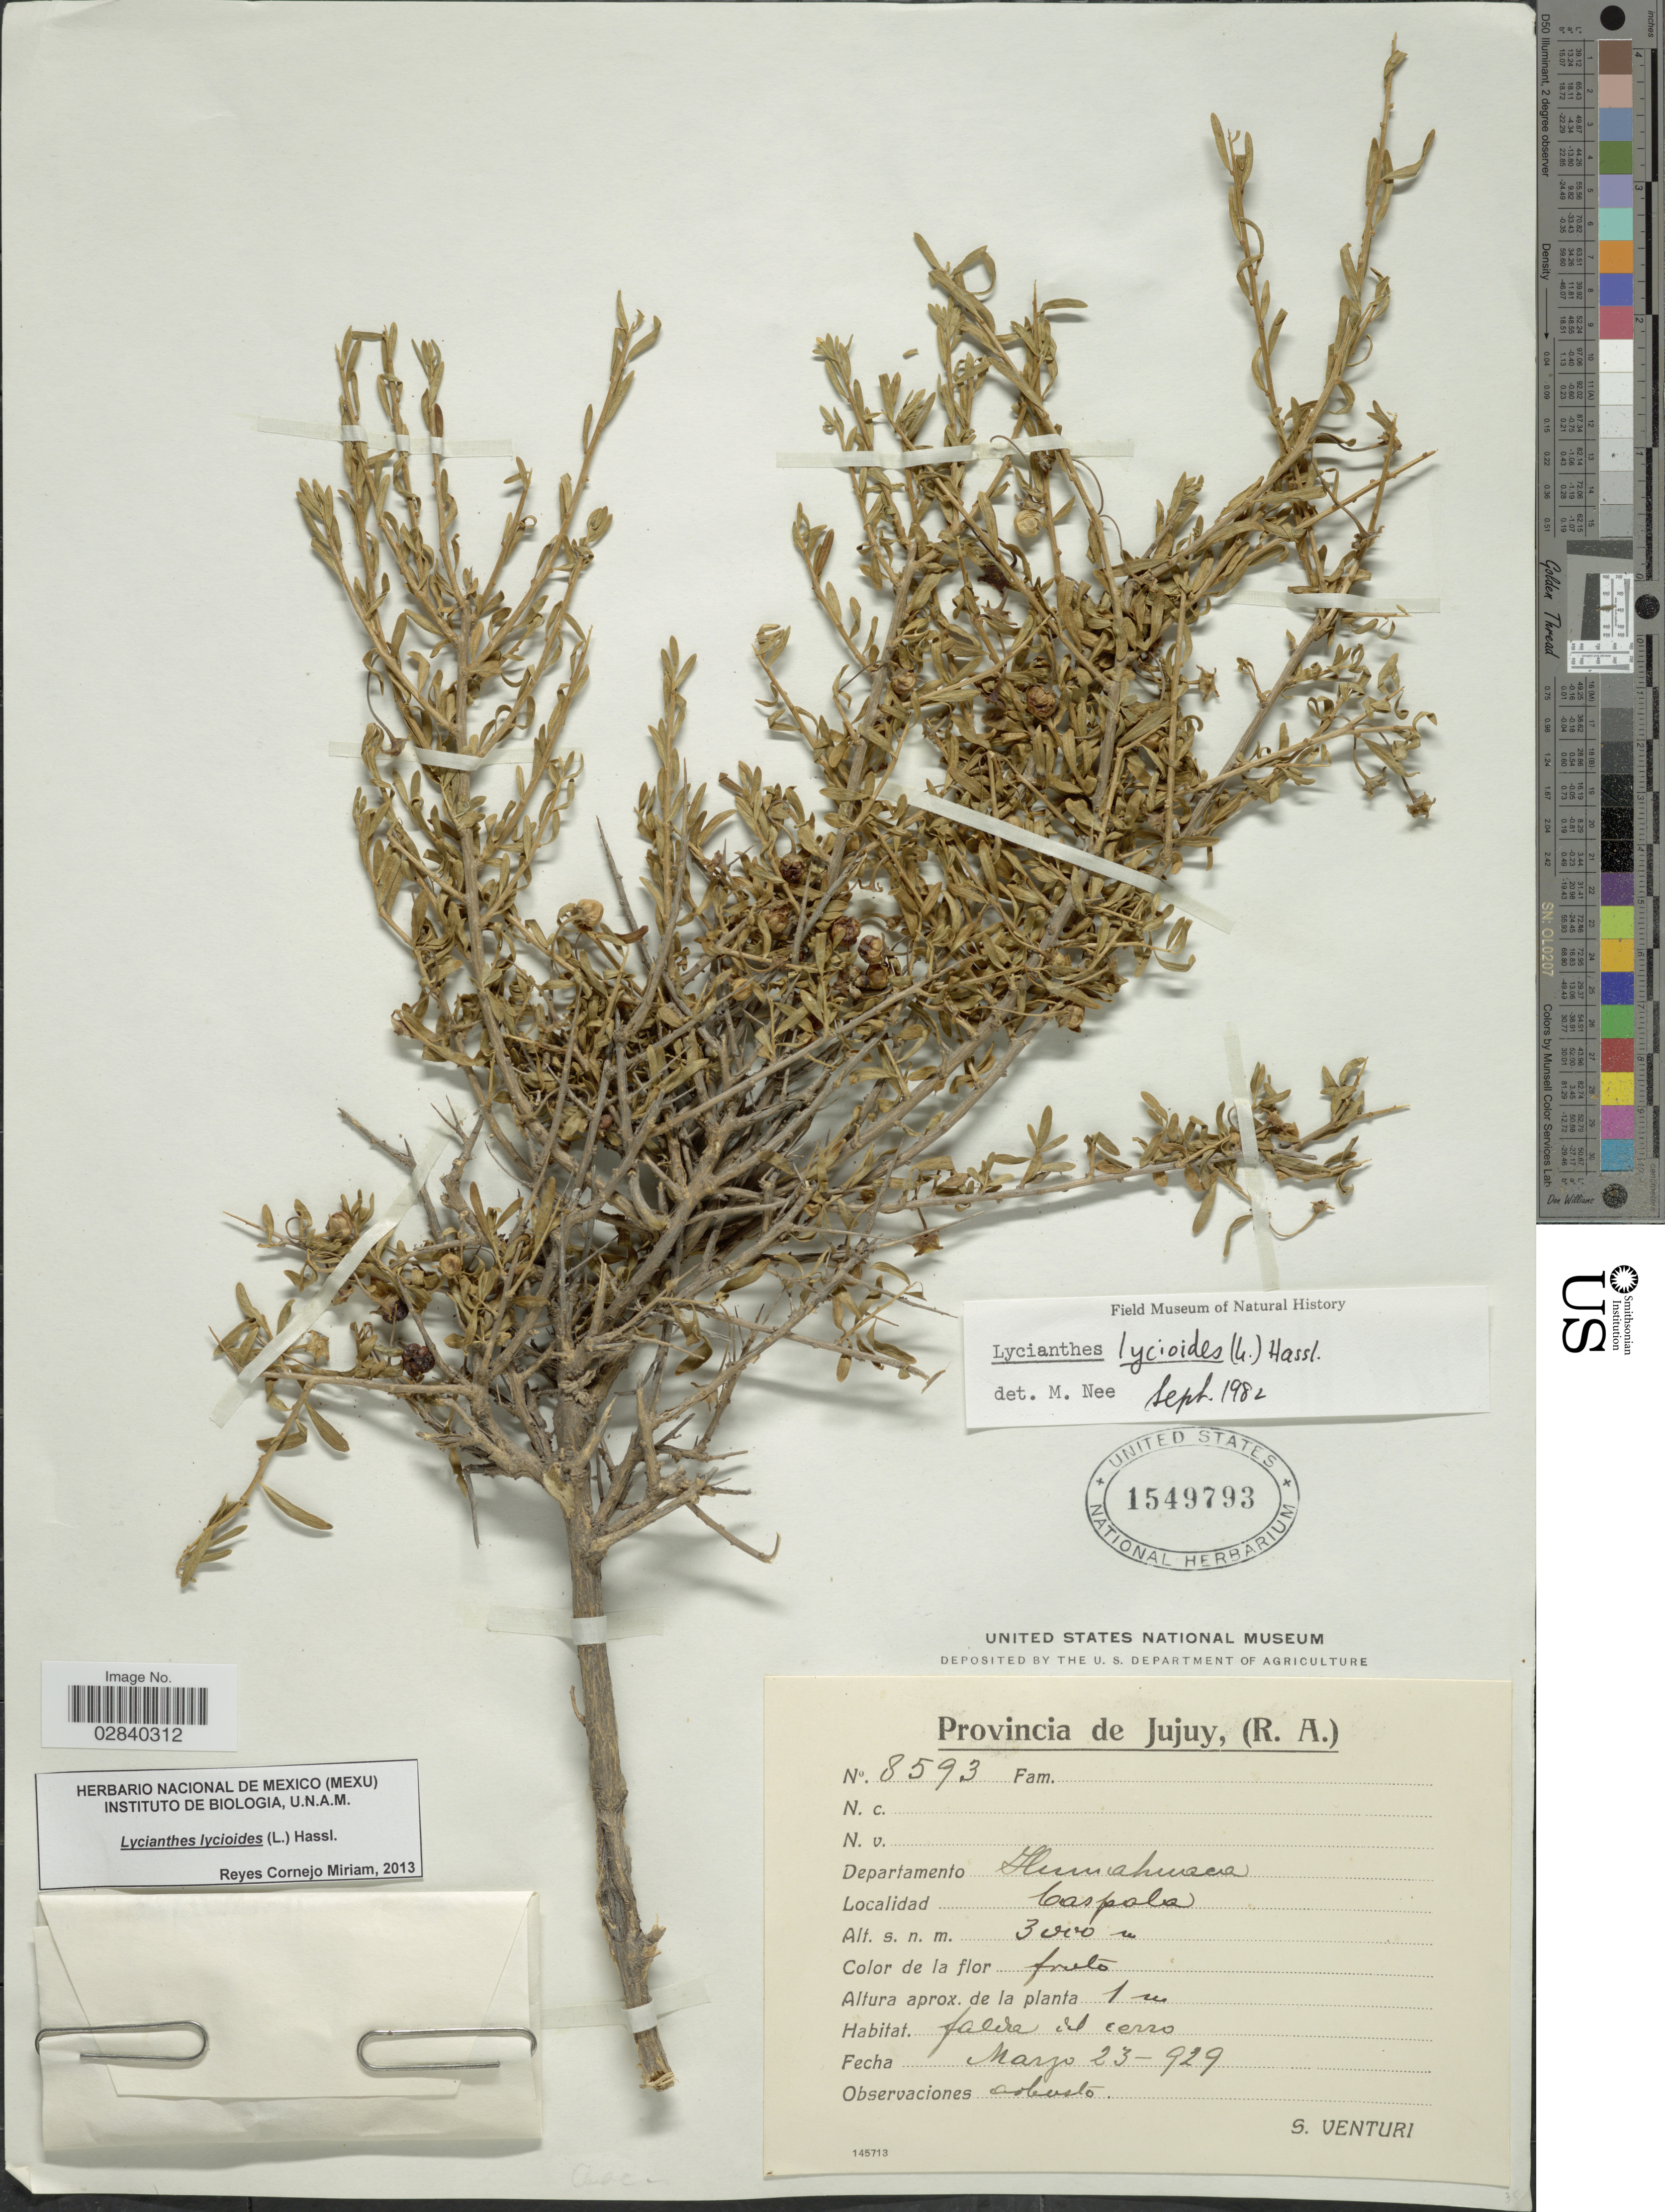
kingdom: Plantae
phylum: Tracheophyta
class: Magnoliopsida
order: Solanales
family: Solanaceae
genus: Lycianthes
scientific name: Lycianthes lycioides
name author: (L.) Hassl.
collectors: S. Venturi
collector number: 8593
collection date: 1929-03-23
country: Argentina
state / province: Jujuy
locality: Provincia de Jujuy, (R.A.). Departamento Humahuaca, Caspala.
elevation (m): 3000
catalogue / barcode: US 1549793